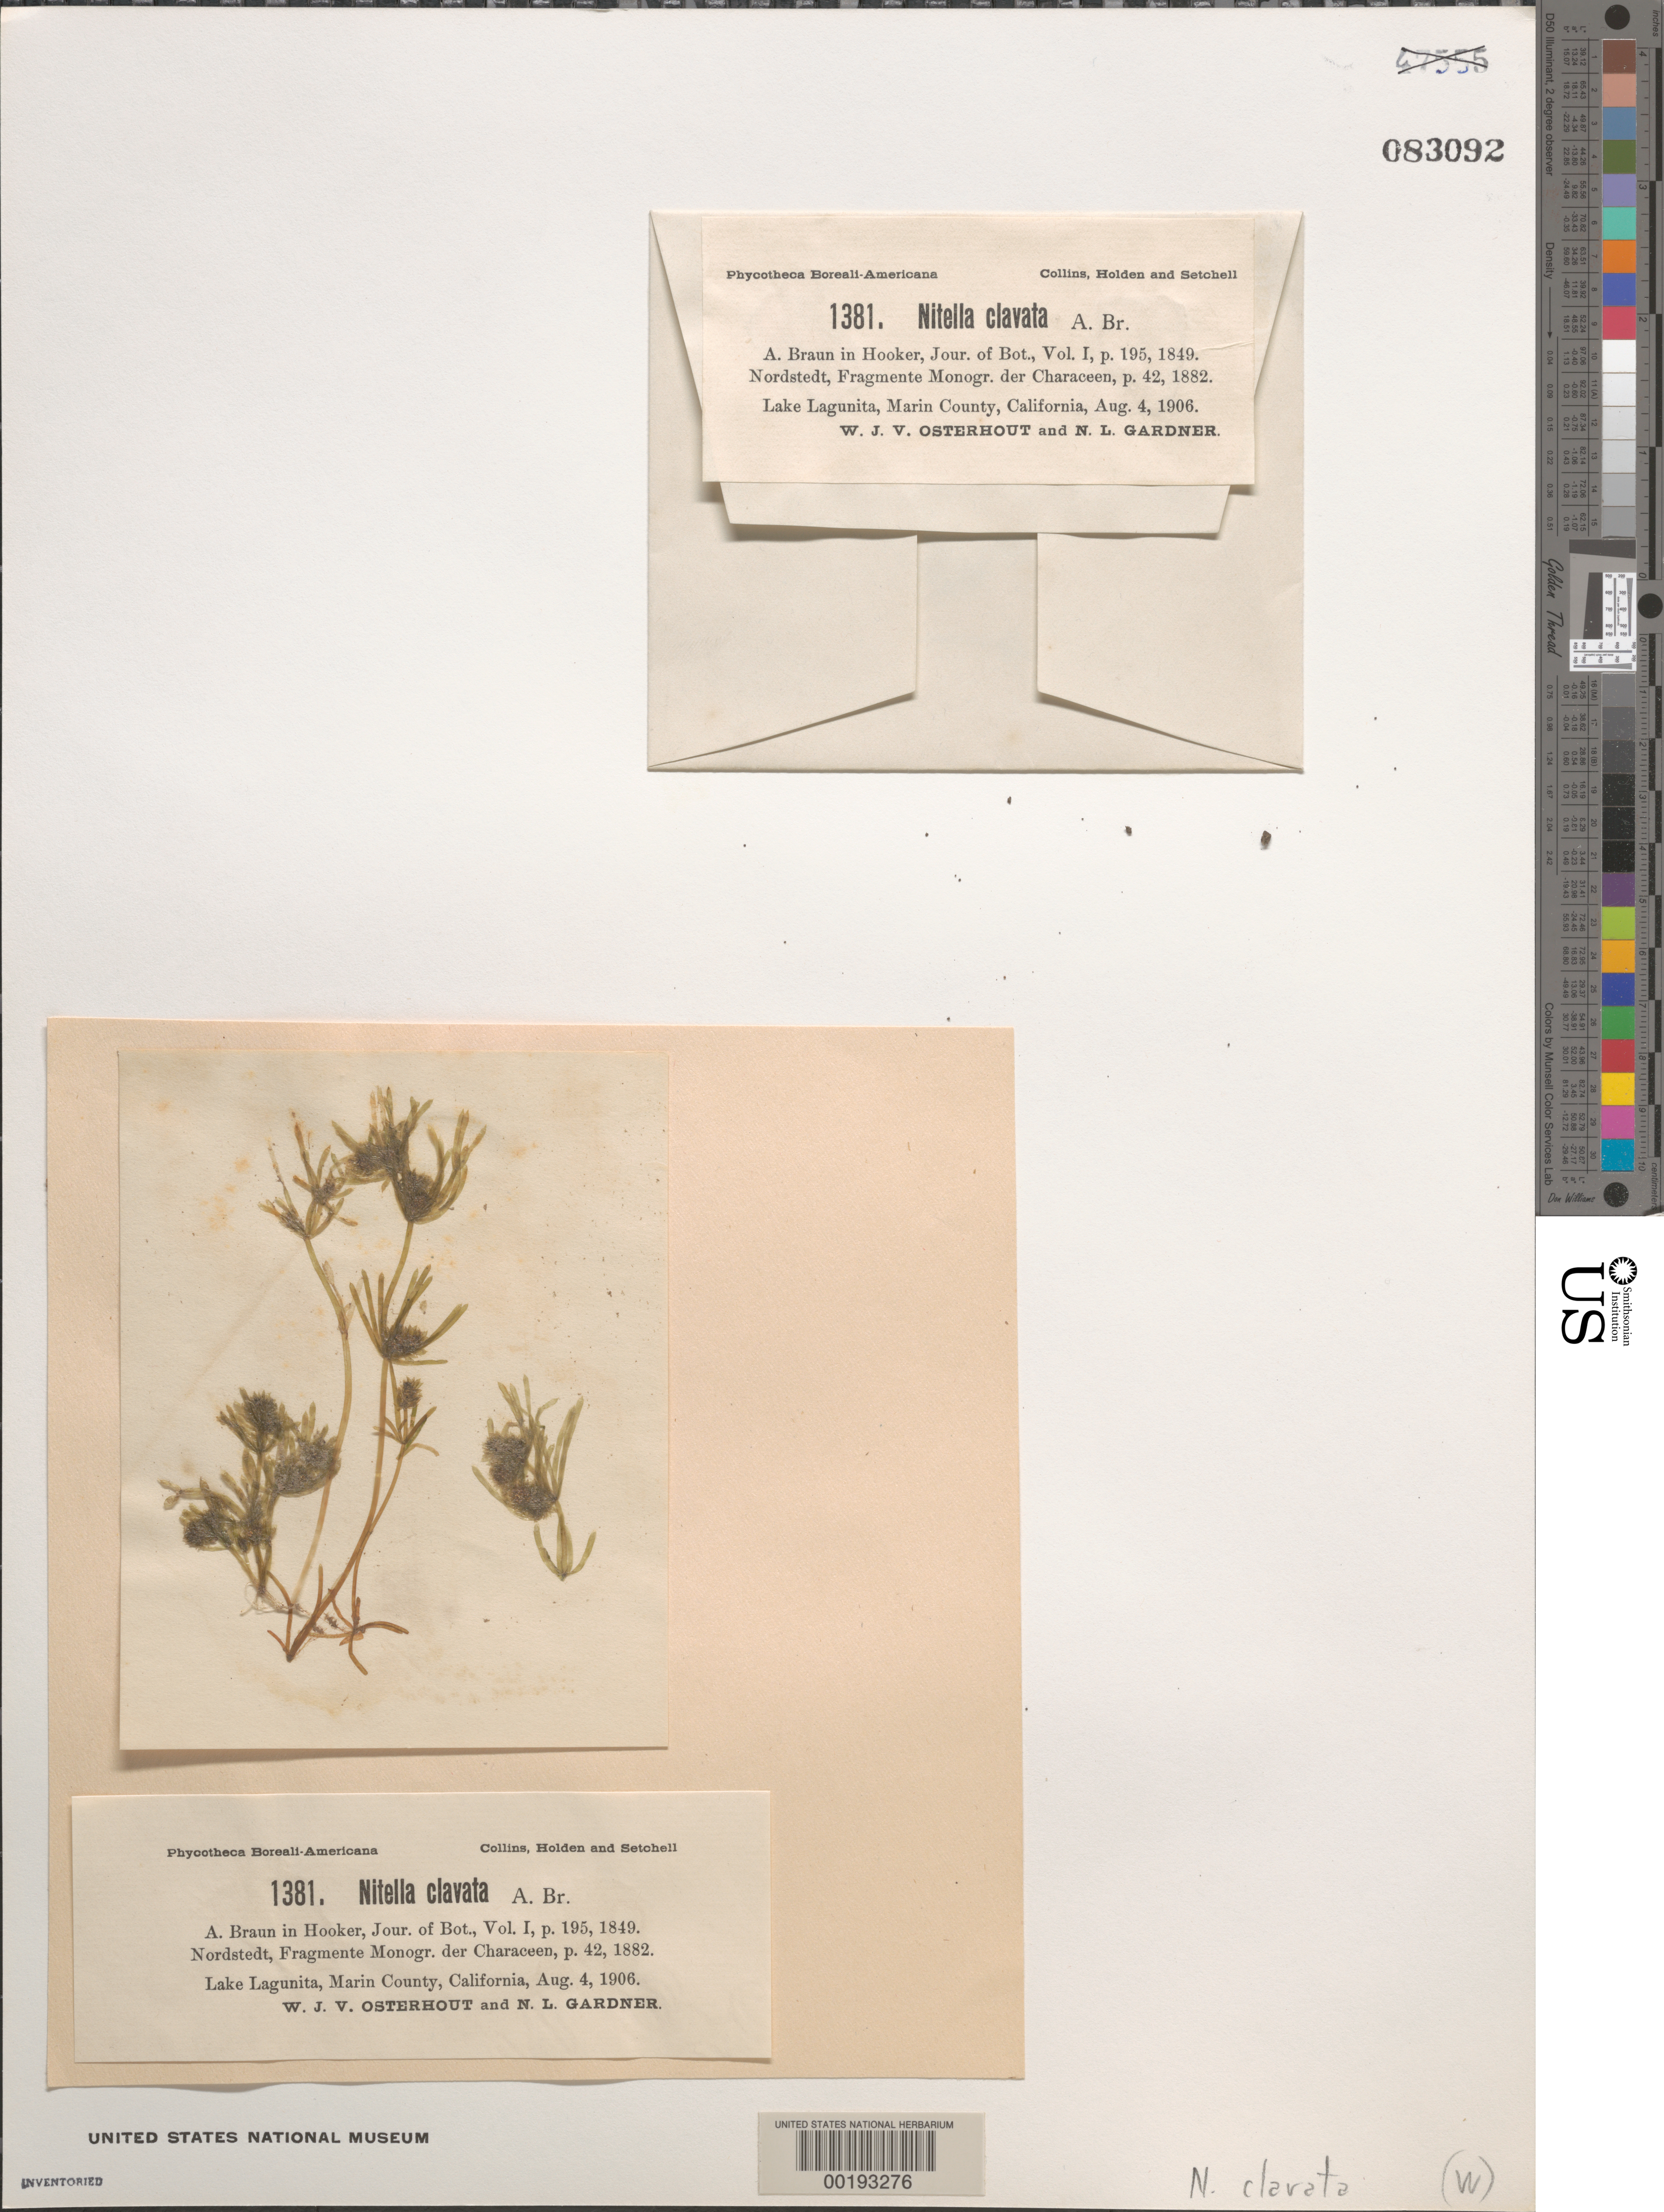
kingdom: Plantae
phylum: Charophyta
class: Charophyceae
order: Charales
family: Characeae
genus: Nitella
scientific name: Nitella clavata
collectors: W. Osterhout & N. Gardner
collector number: PB-A 1381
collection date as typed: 04 Aug 1906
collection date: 1906-08-04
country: United States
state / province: California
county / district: Marin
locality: Lake Lagunita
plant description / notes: Collins, Holden & Setchell, Phycotheca Boreali-Americana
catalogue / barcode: US 83092